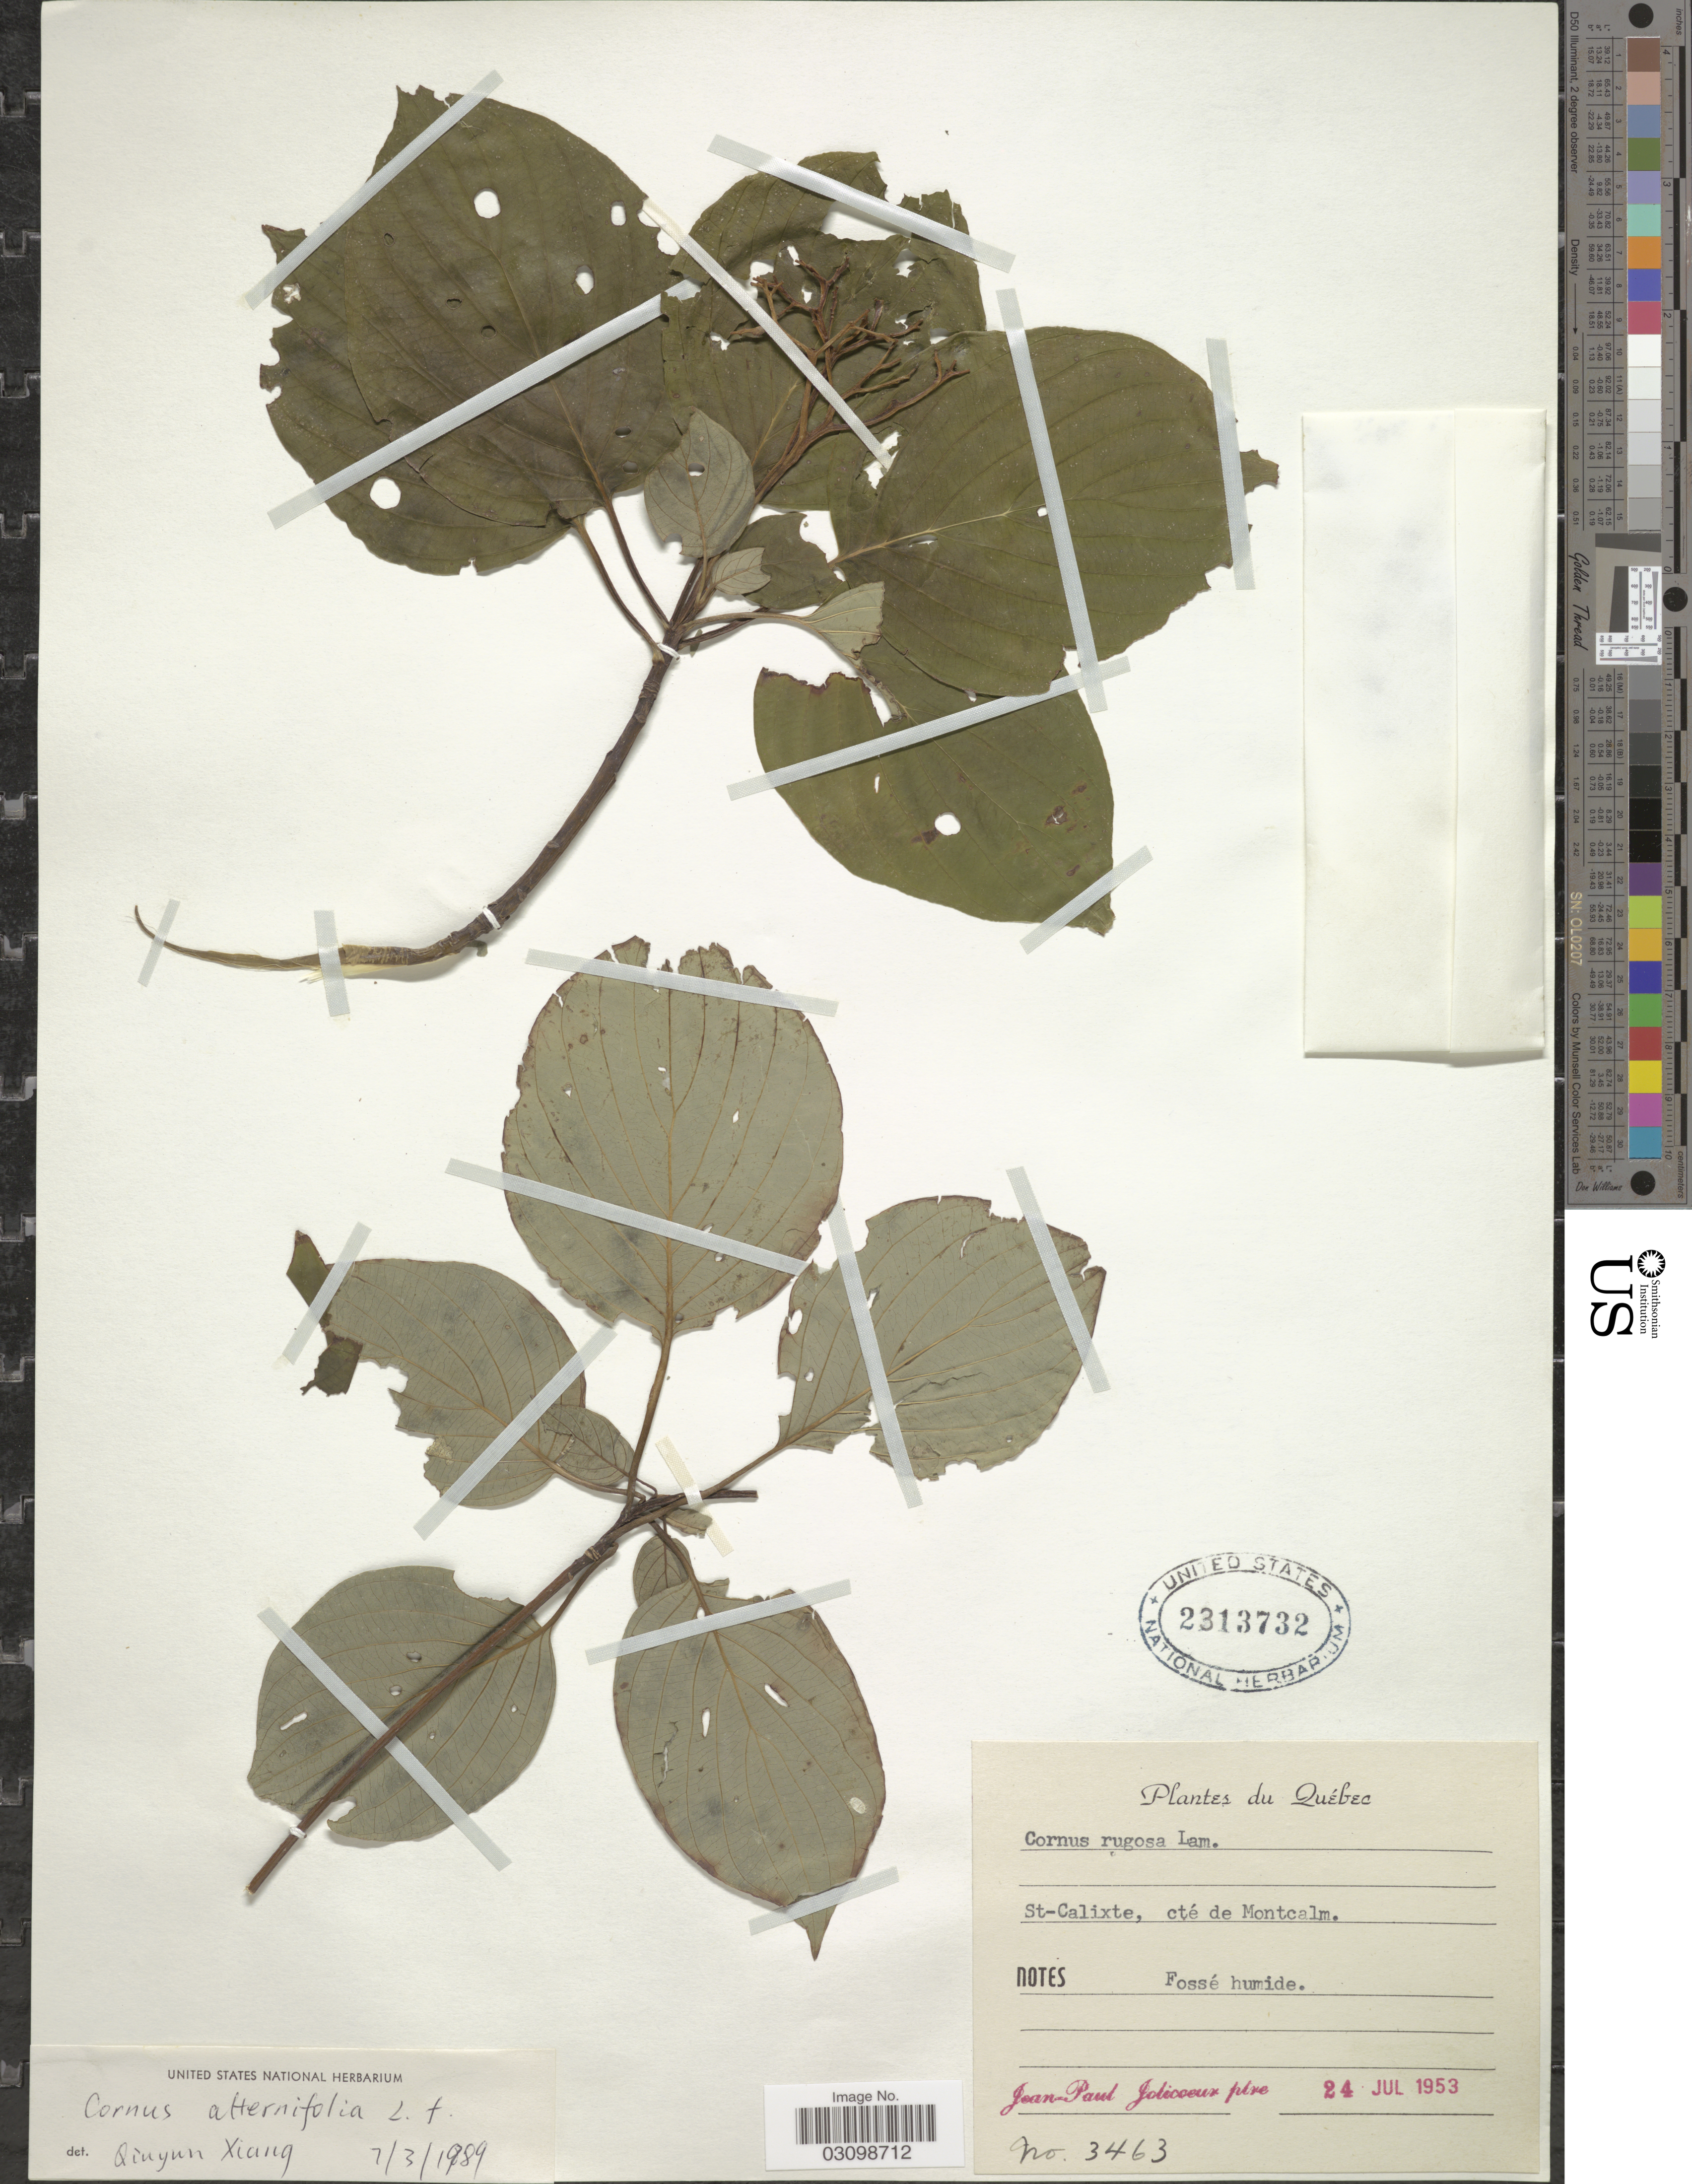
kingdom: Plantae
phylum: Tracheophyta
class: Magnoliopsida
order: Cornales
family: Cornaceae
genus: Cornus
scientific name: Cornus alternifolia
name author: L.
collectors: J. Jolicoeur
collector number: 3463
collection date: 1953-07-24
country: Canada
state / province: Quebec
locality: St-Calixte, cté de Montcalm.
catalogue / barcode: US 2313732